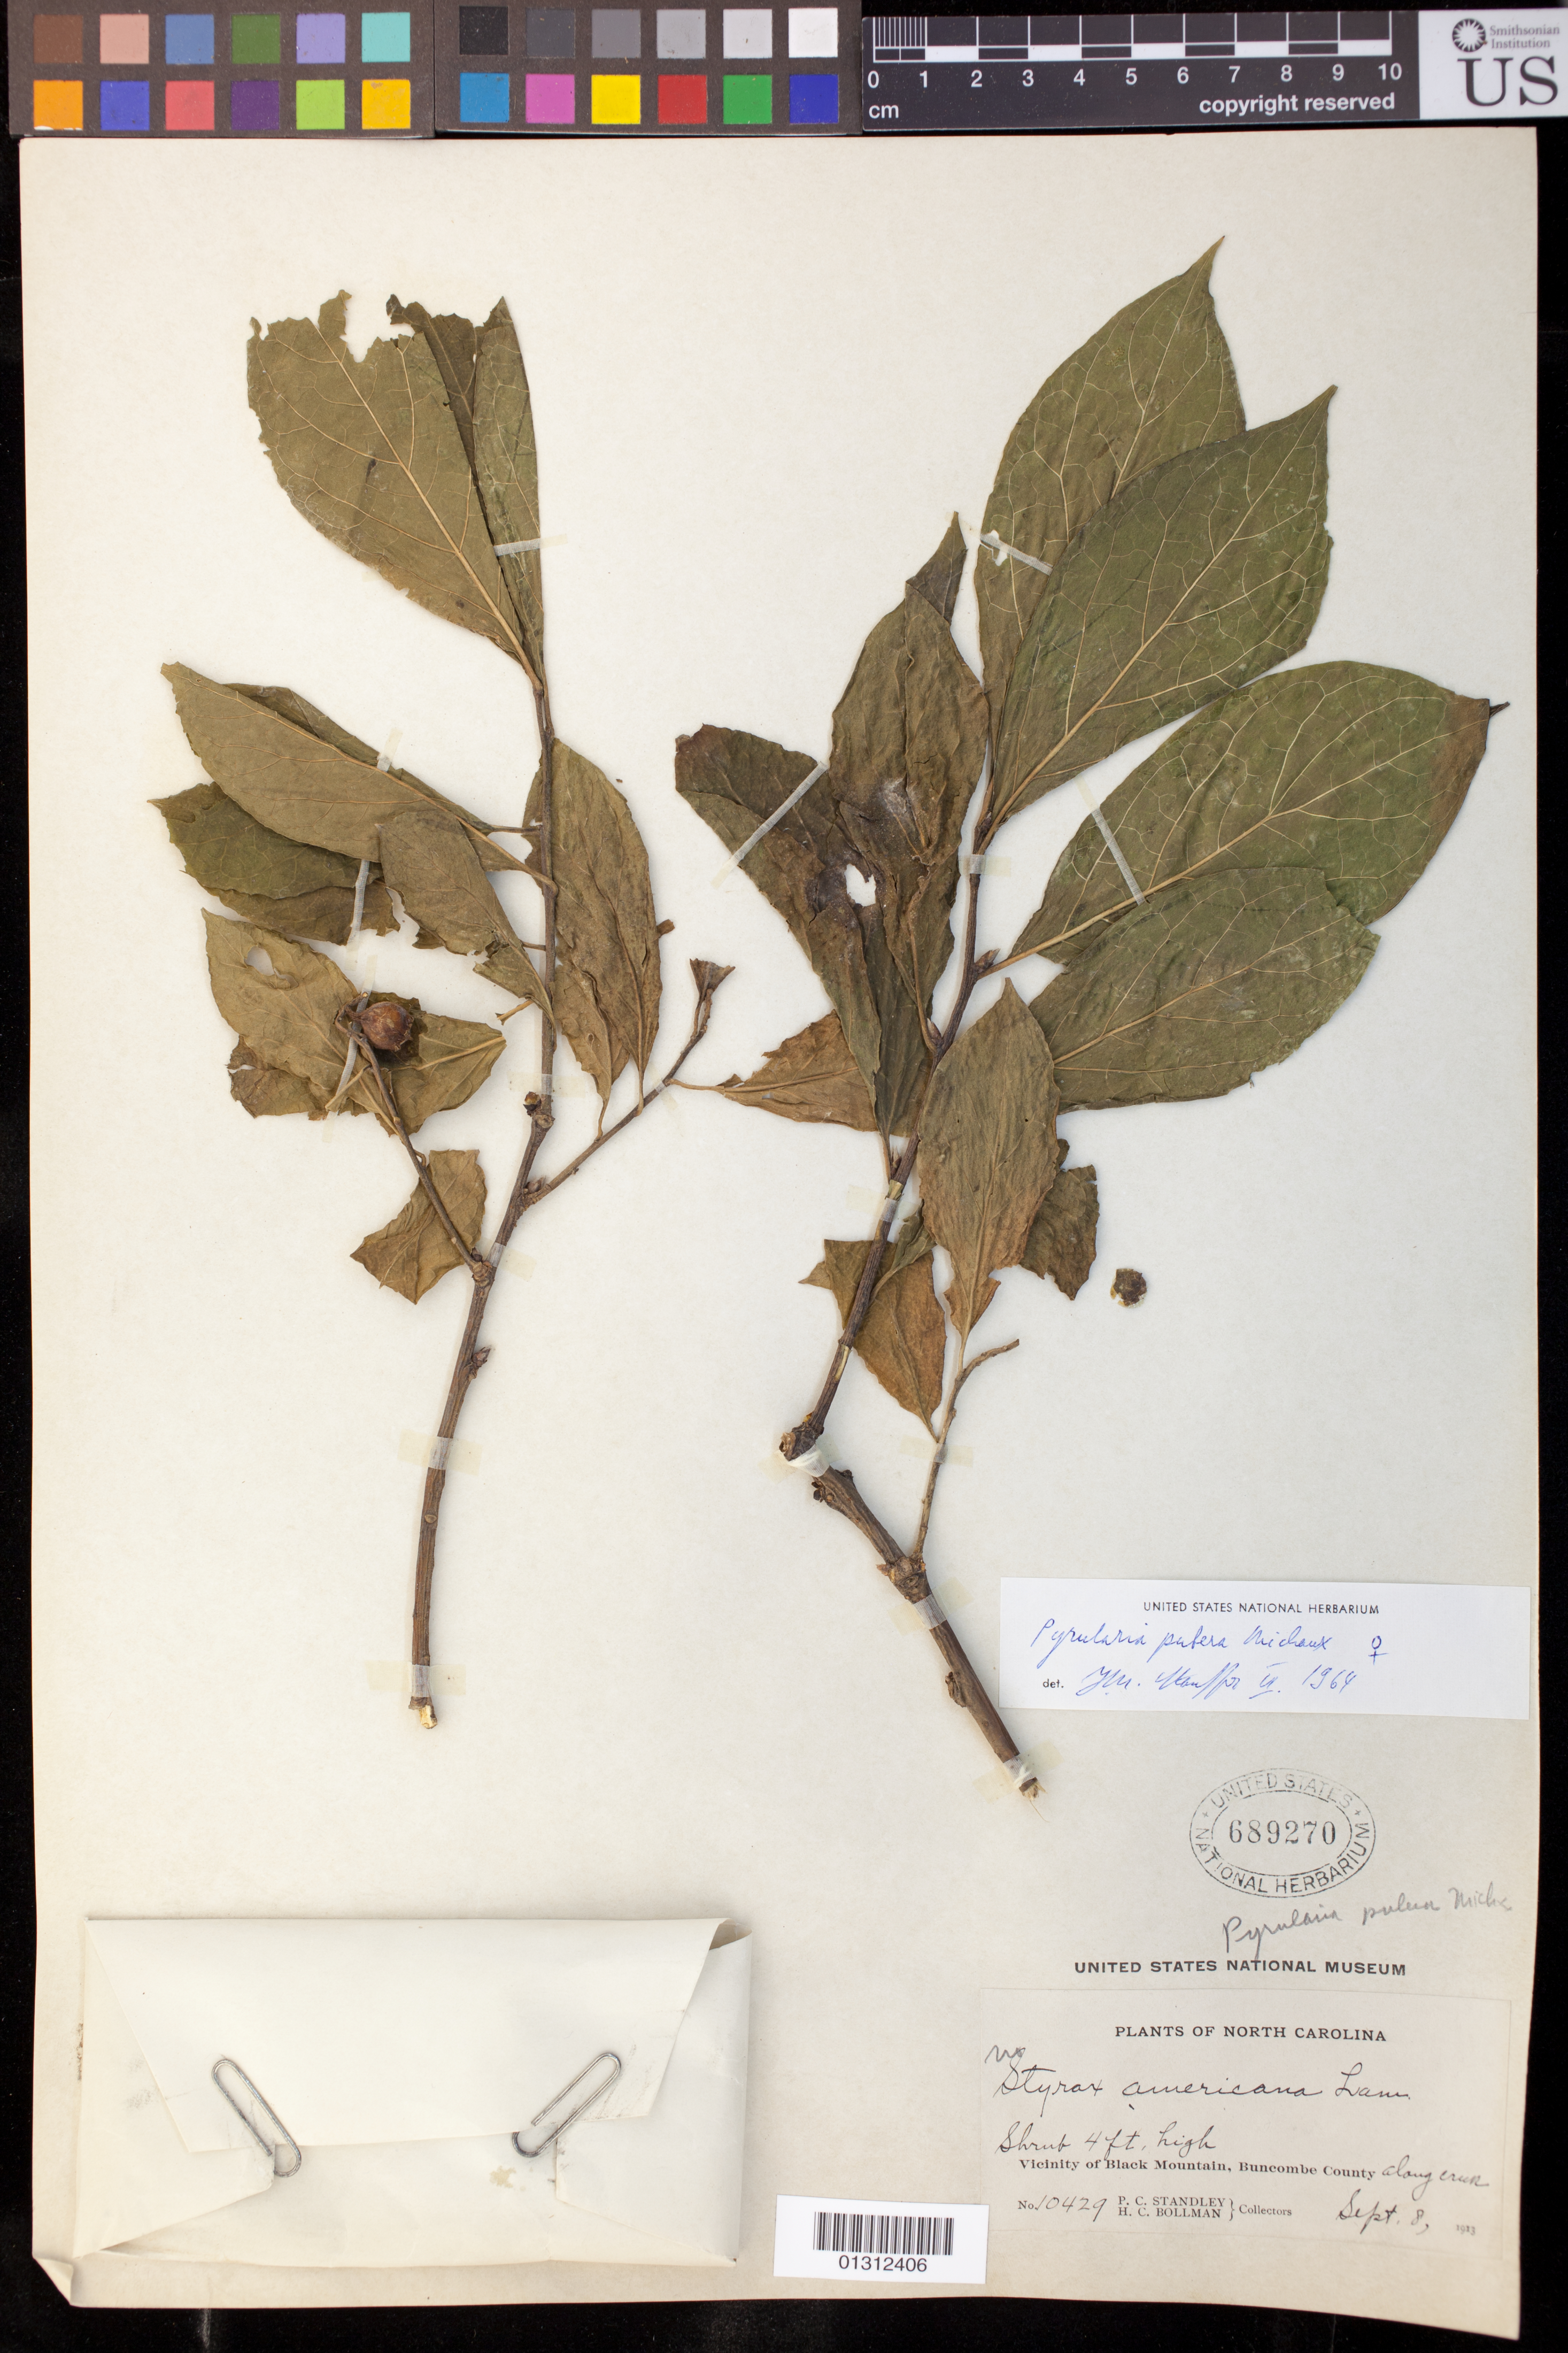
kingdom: Plantae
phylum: Tracheophyta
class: Magnoliopsida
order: Santalales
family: Cervantesiaceae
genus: Pyrularia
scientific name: Pyrularia pubera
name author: Michx.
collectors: P. C. Standley & H. C. Bollman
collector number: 10429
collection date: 1913-09-08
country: United States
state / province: North Carolina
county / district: Buncombe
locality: Vicinity of Black Mountain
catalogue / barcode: US 689270